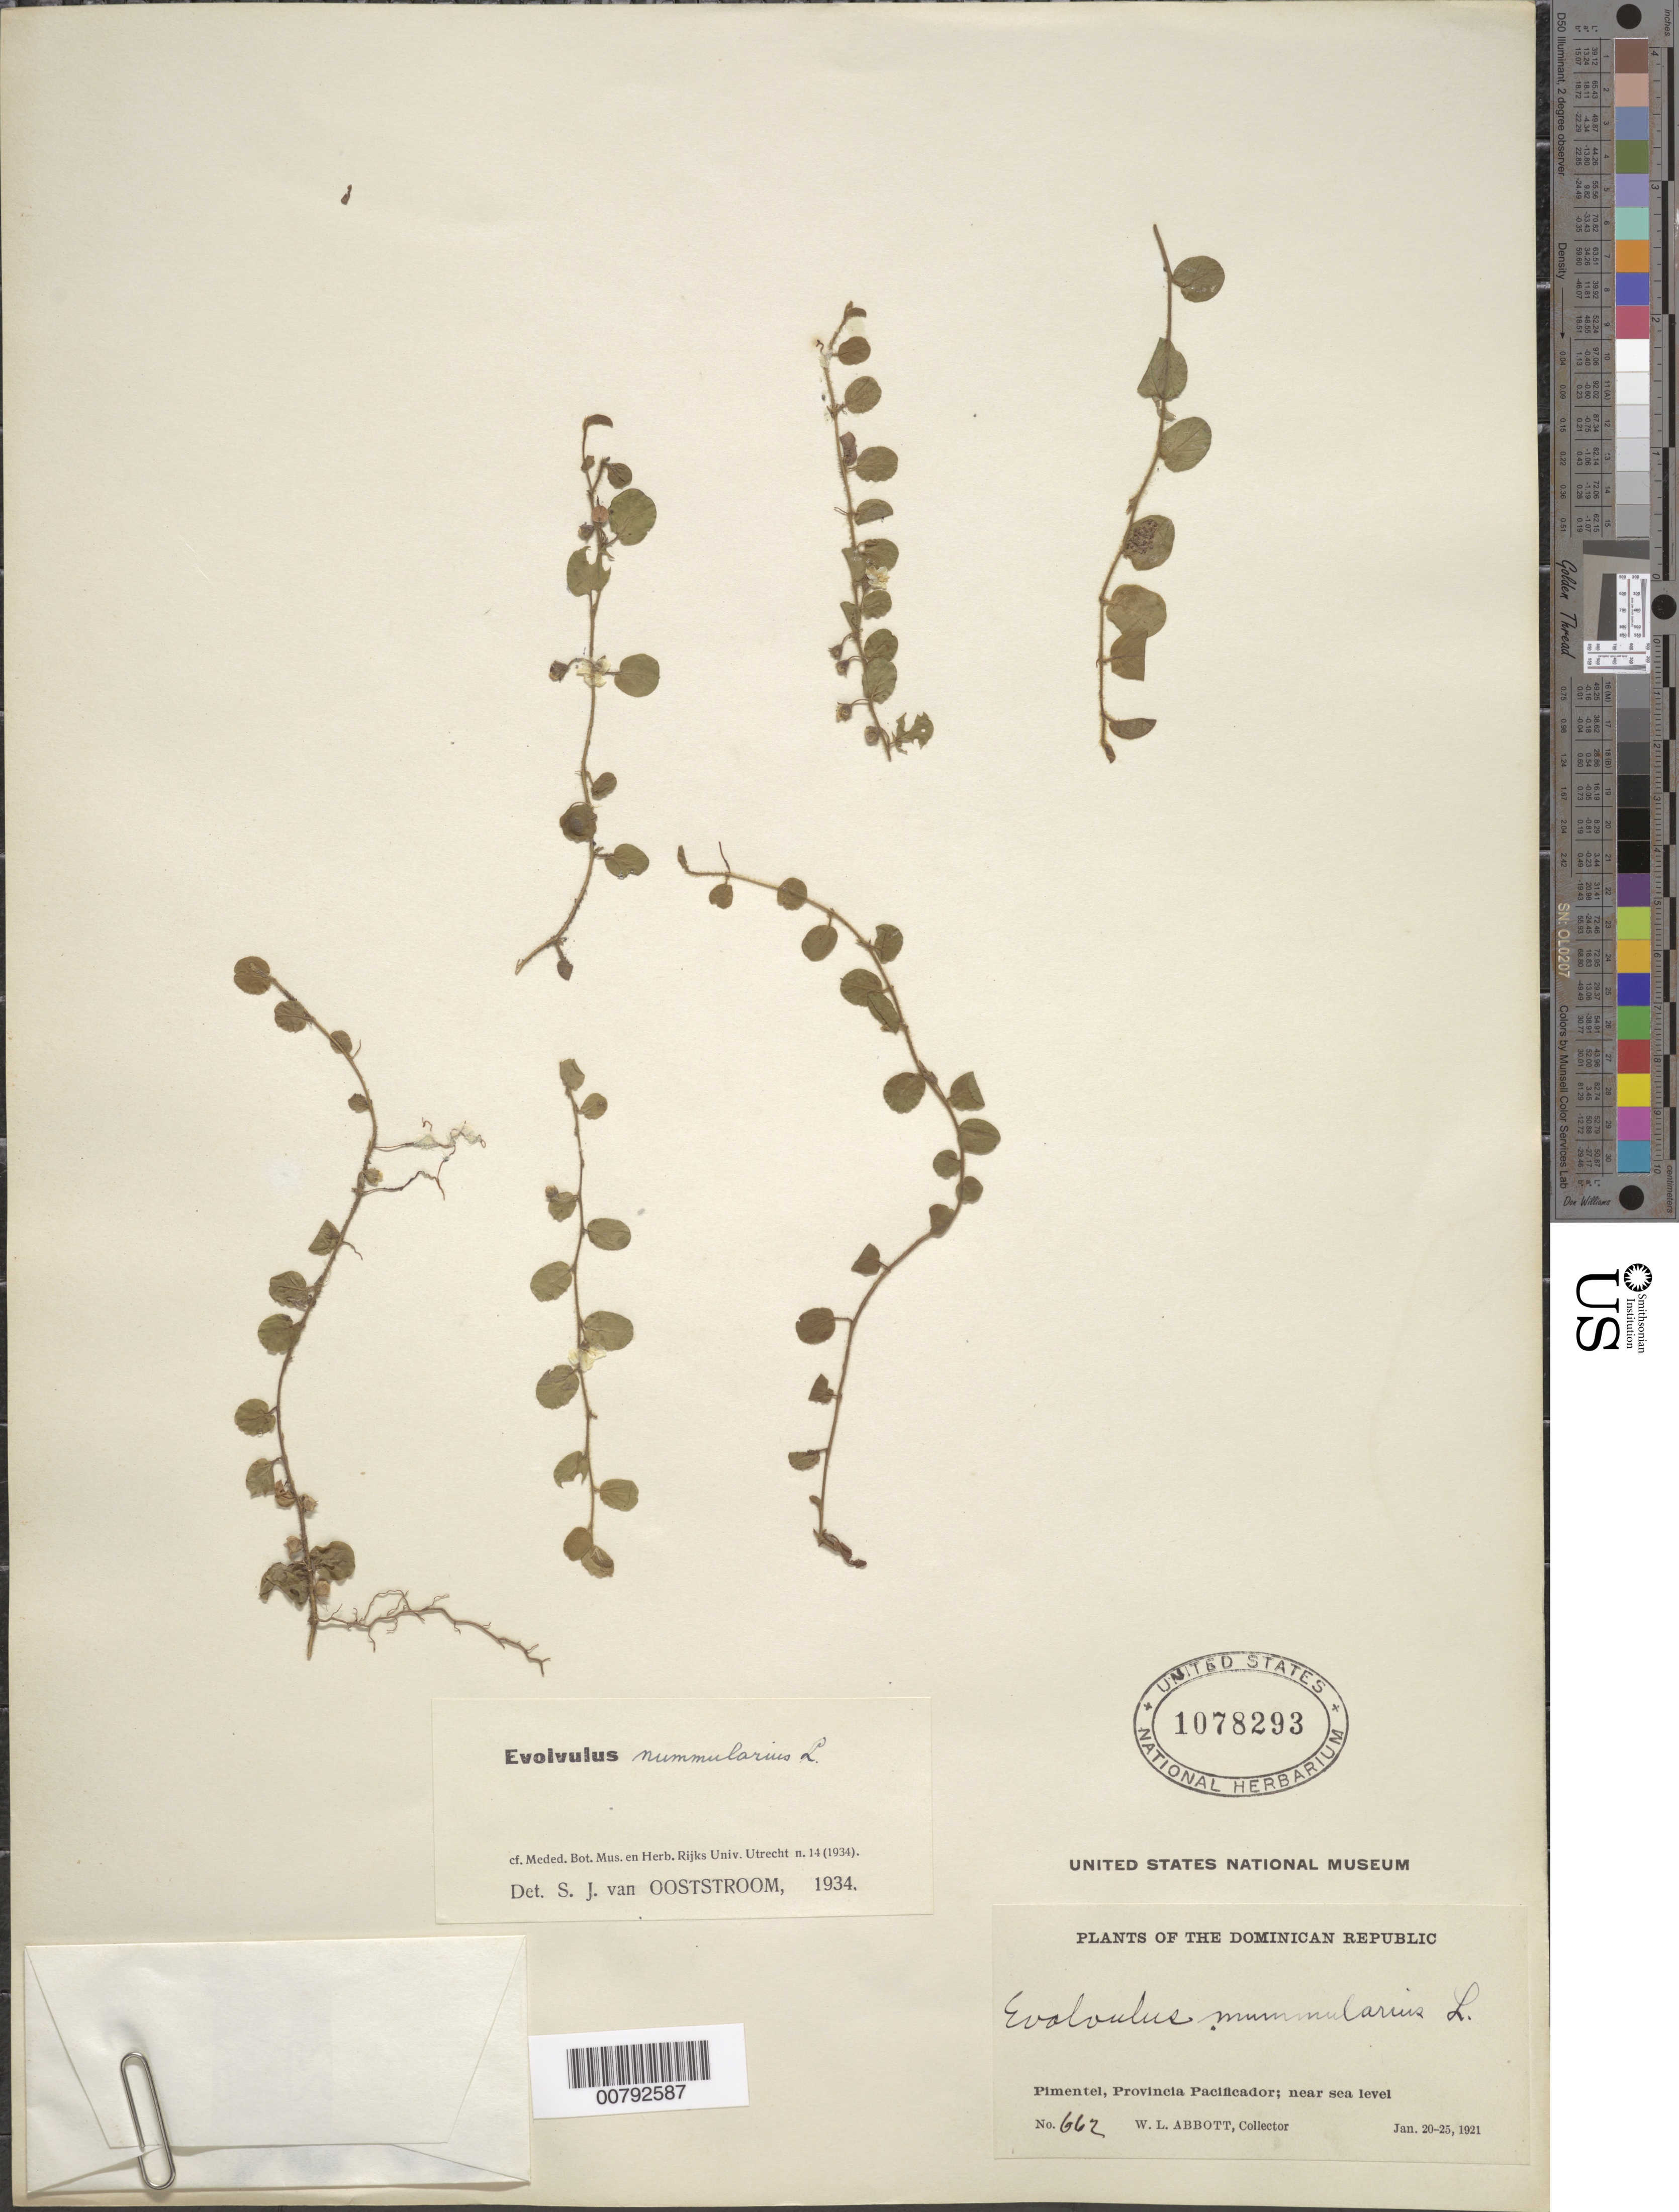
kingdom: Plantae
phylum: Tracheophyta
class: Magnoliopsida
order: Solanales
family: Convolvulaceae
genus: Evolvulus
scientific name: Evolvulus nummularius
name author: (L.) L.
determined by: Ooststroom, S. J. van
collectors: W. L. Abbott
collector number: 662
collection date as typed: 20 Jan 1910 to 25 Jan 1921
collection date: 1910-01-20/1921-01-25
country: Dominican Republic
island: Hispaniola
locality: Province of Pacificador?, Pimentel.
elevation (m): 0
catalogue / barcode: US 1078293